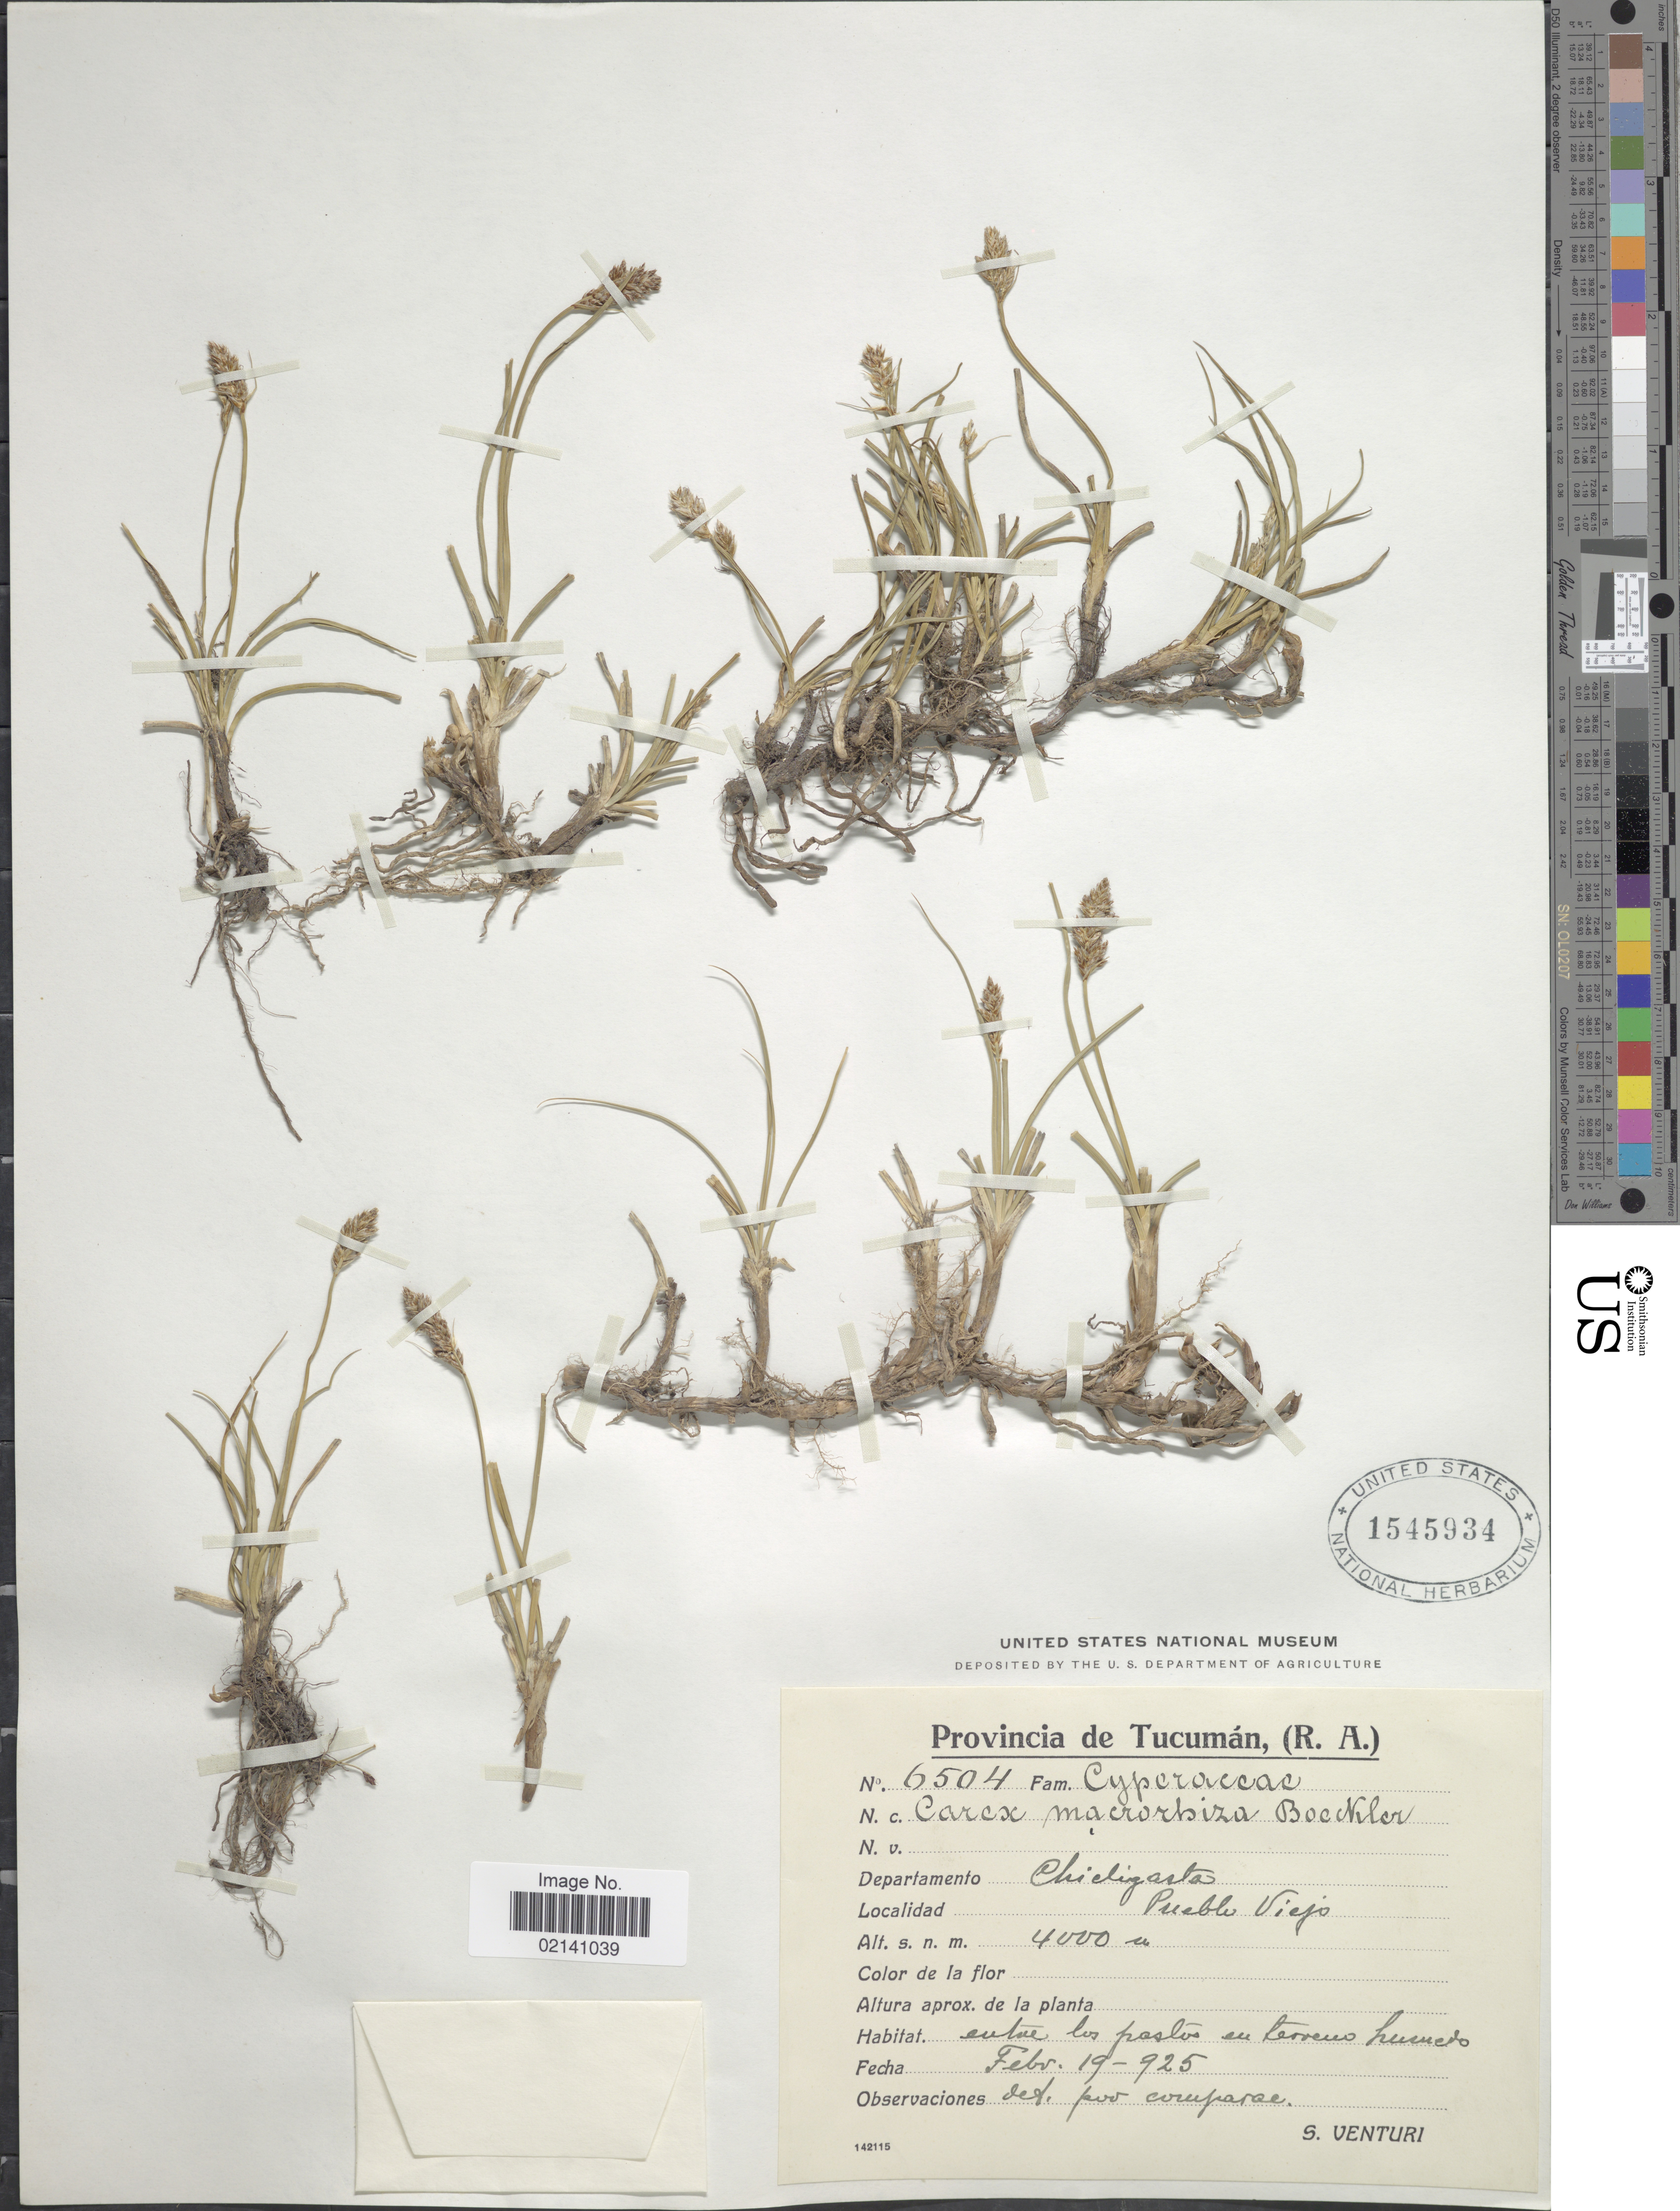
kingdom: Plantae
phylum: Tracheophyta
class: Liliopsida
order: Poales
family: Cyperaceae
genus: Carex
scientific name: Carex macrorrhiza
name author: Boeckeler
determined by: Jimnéz-Mejias, Pedro, (UPOS), Universidad Pablo de Olavide (SPAIN)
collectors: S. Venturi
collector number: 6504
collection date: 1925-02-19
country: Argentina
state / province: Tucuman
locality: Provincia de Tucuman (R.A.), Departamento Chicligasta, Puebla Viejo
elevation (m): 4000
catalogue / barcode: US 1545934